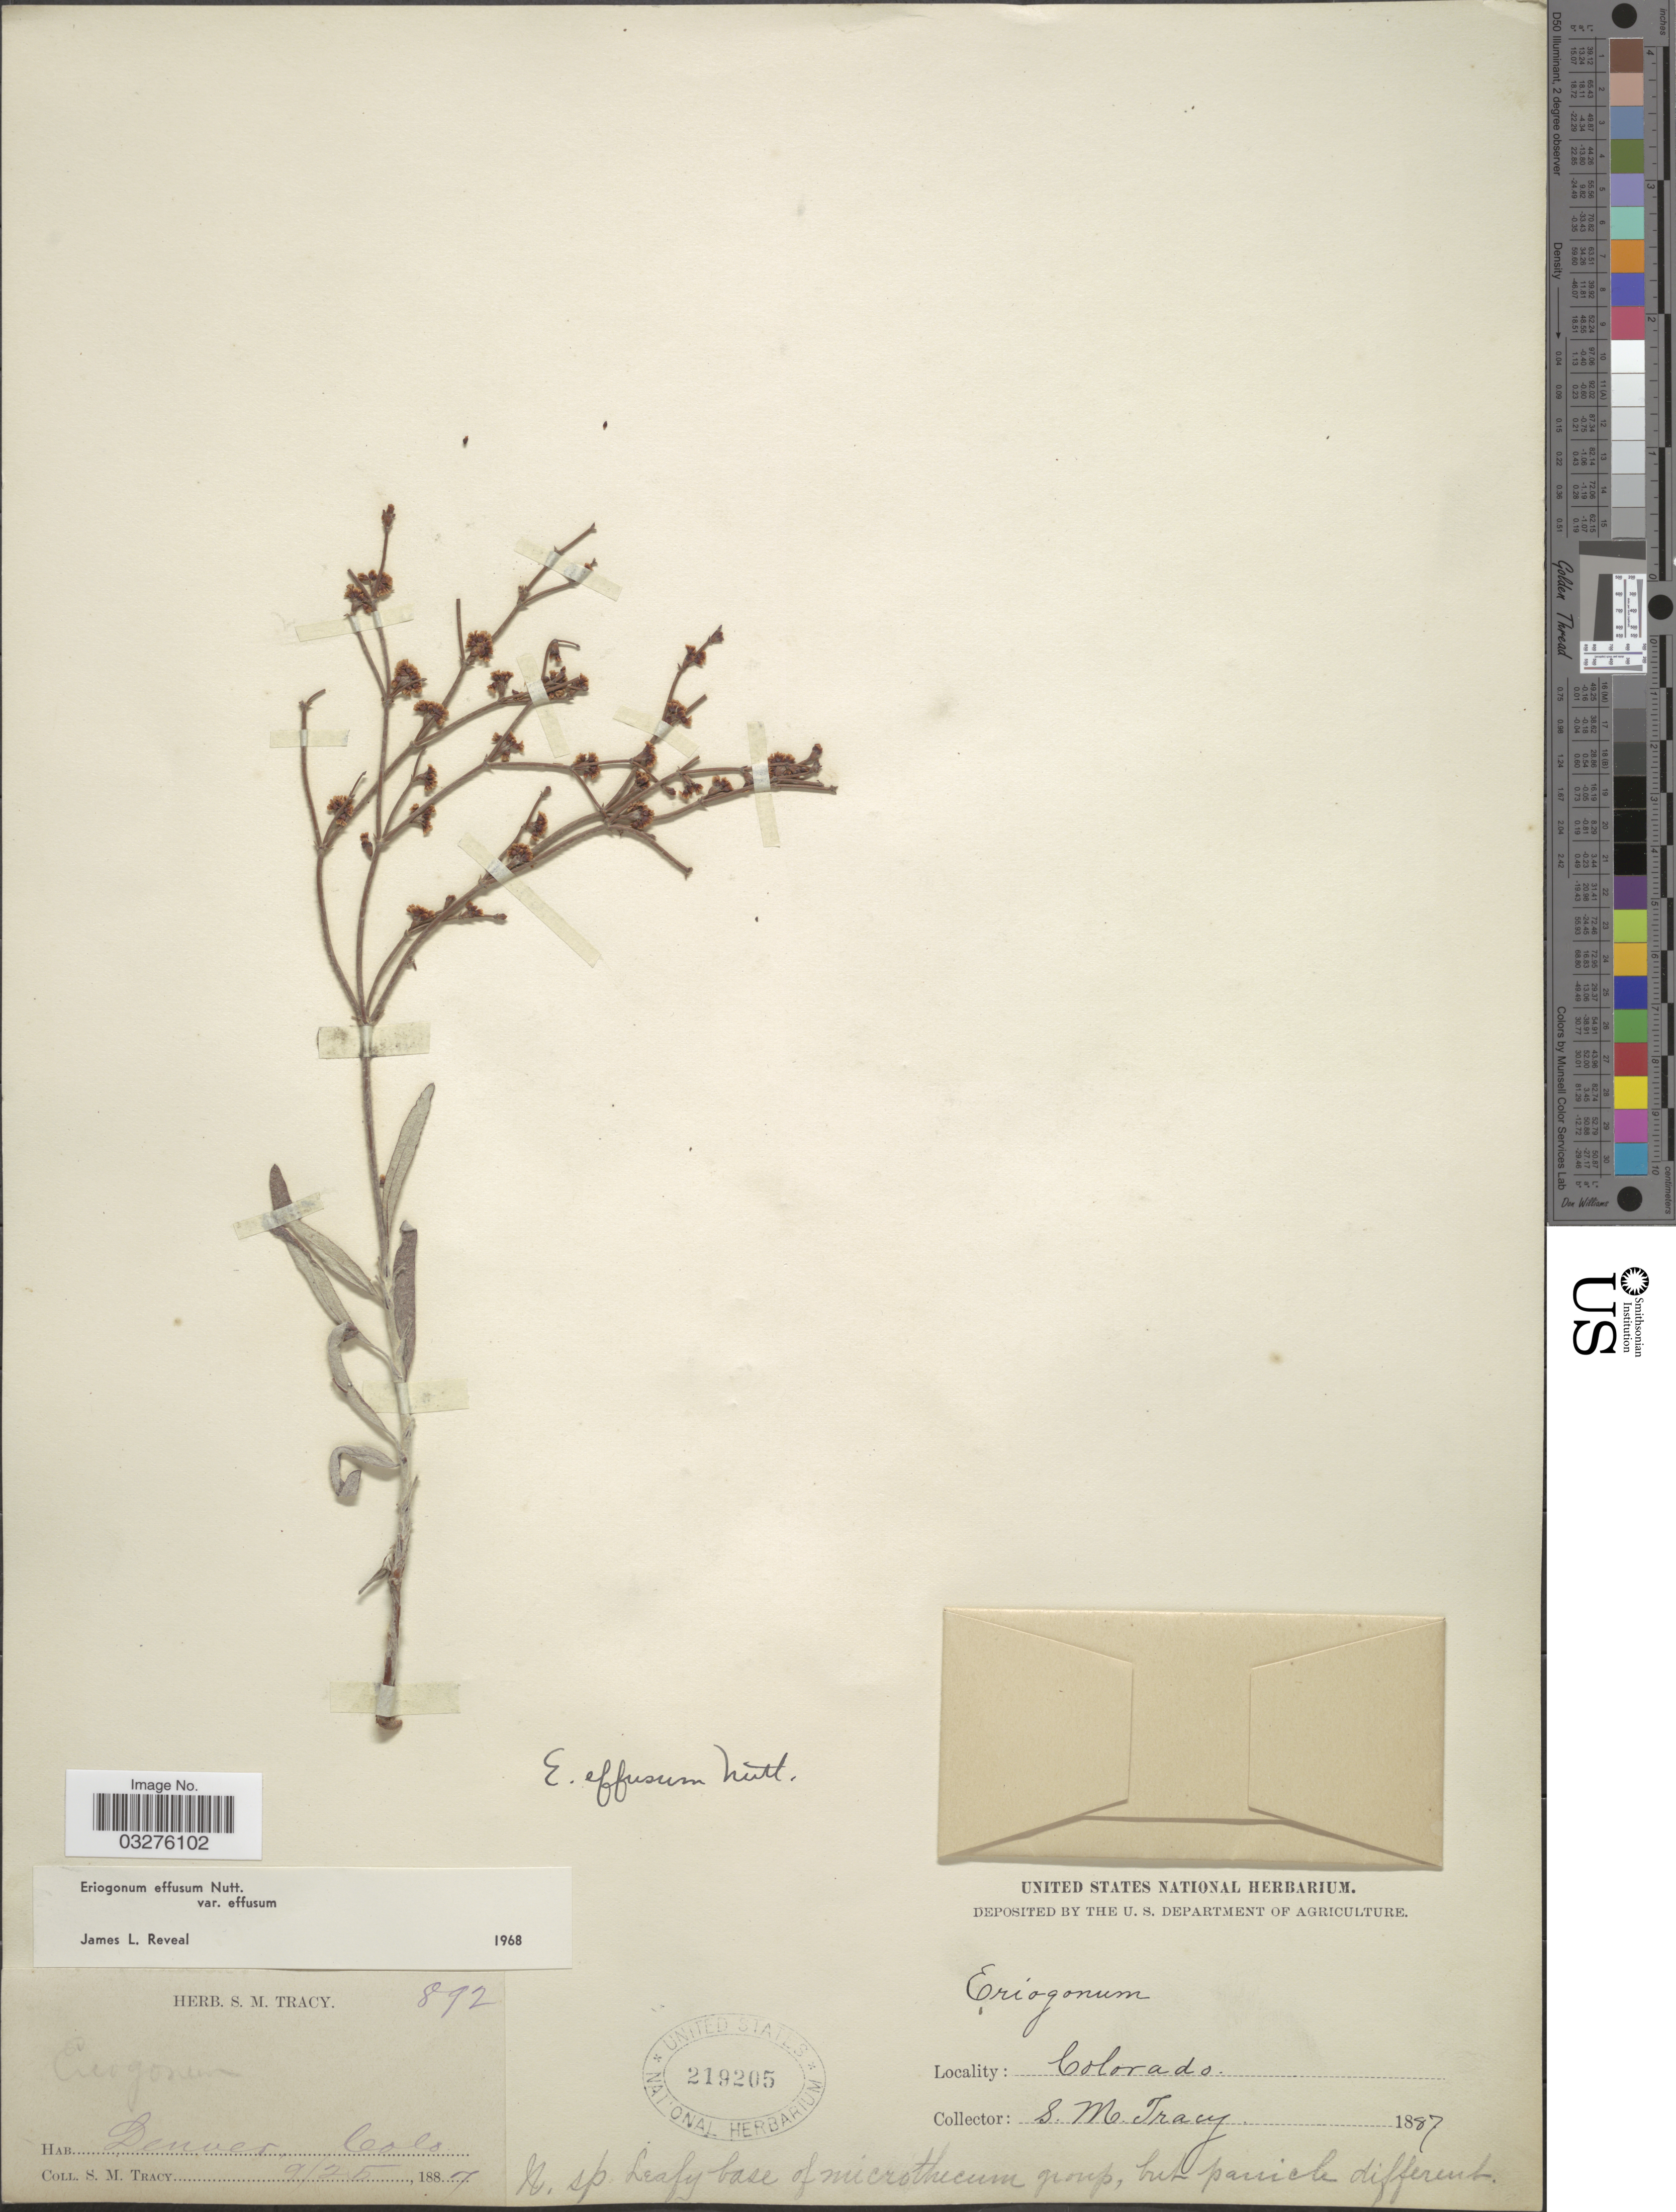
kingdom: Plantae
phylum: Tracheophyta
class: Magnoliopsida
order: Caryophyllales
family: Polygonaceae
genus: Eriogonum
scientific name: Eriogonum effusum var. effusum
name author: Nutt.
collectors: S. M. Tracy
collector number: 892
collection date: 1887-09-25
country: United States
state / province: Colorado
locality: Denver.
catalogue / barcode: US 219205